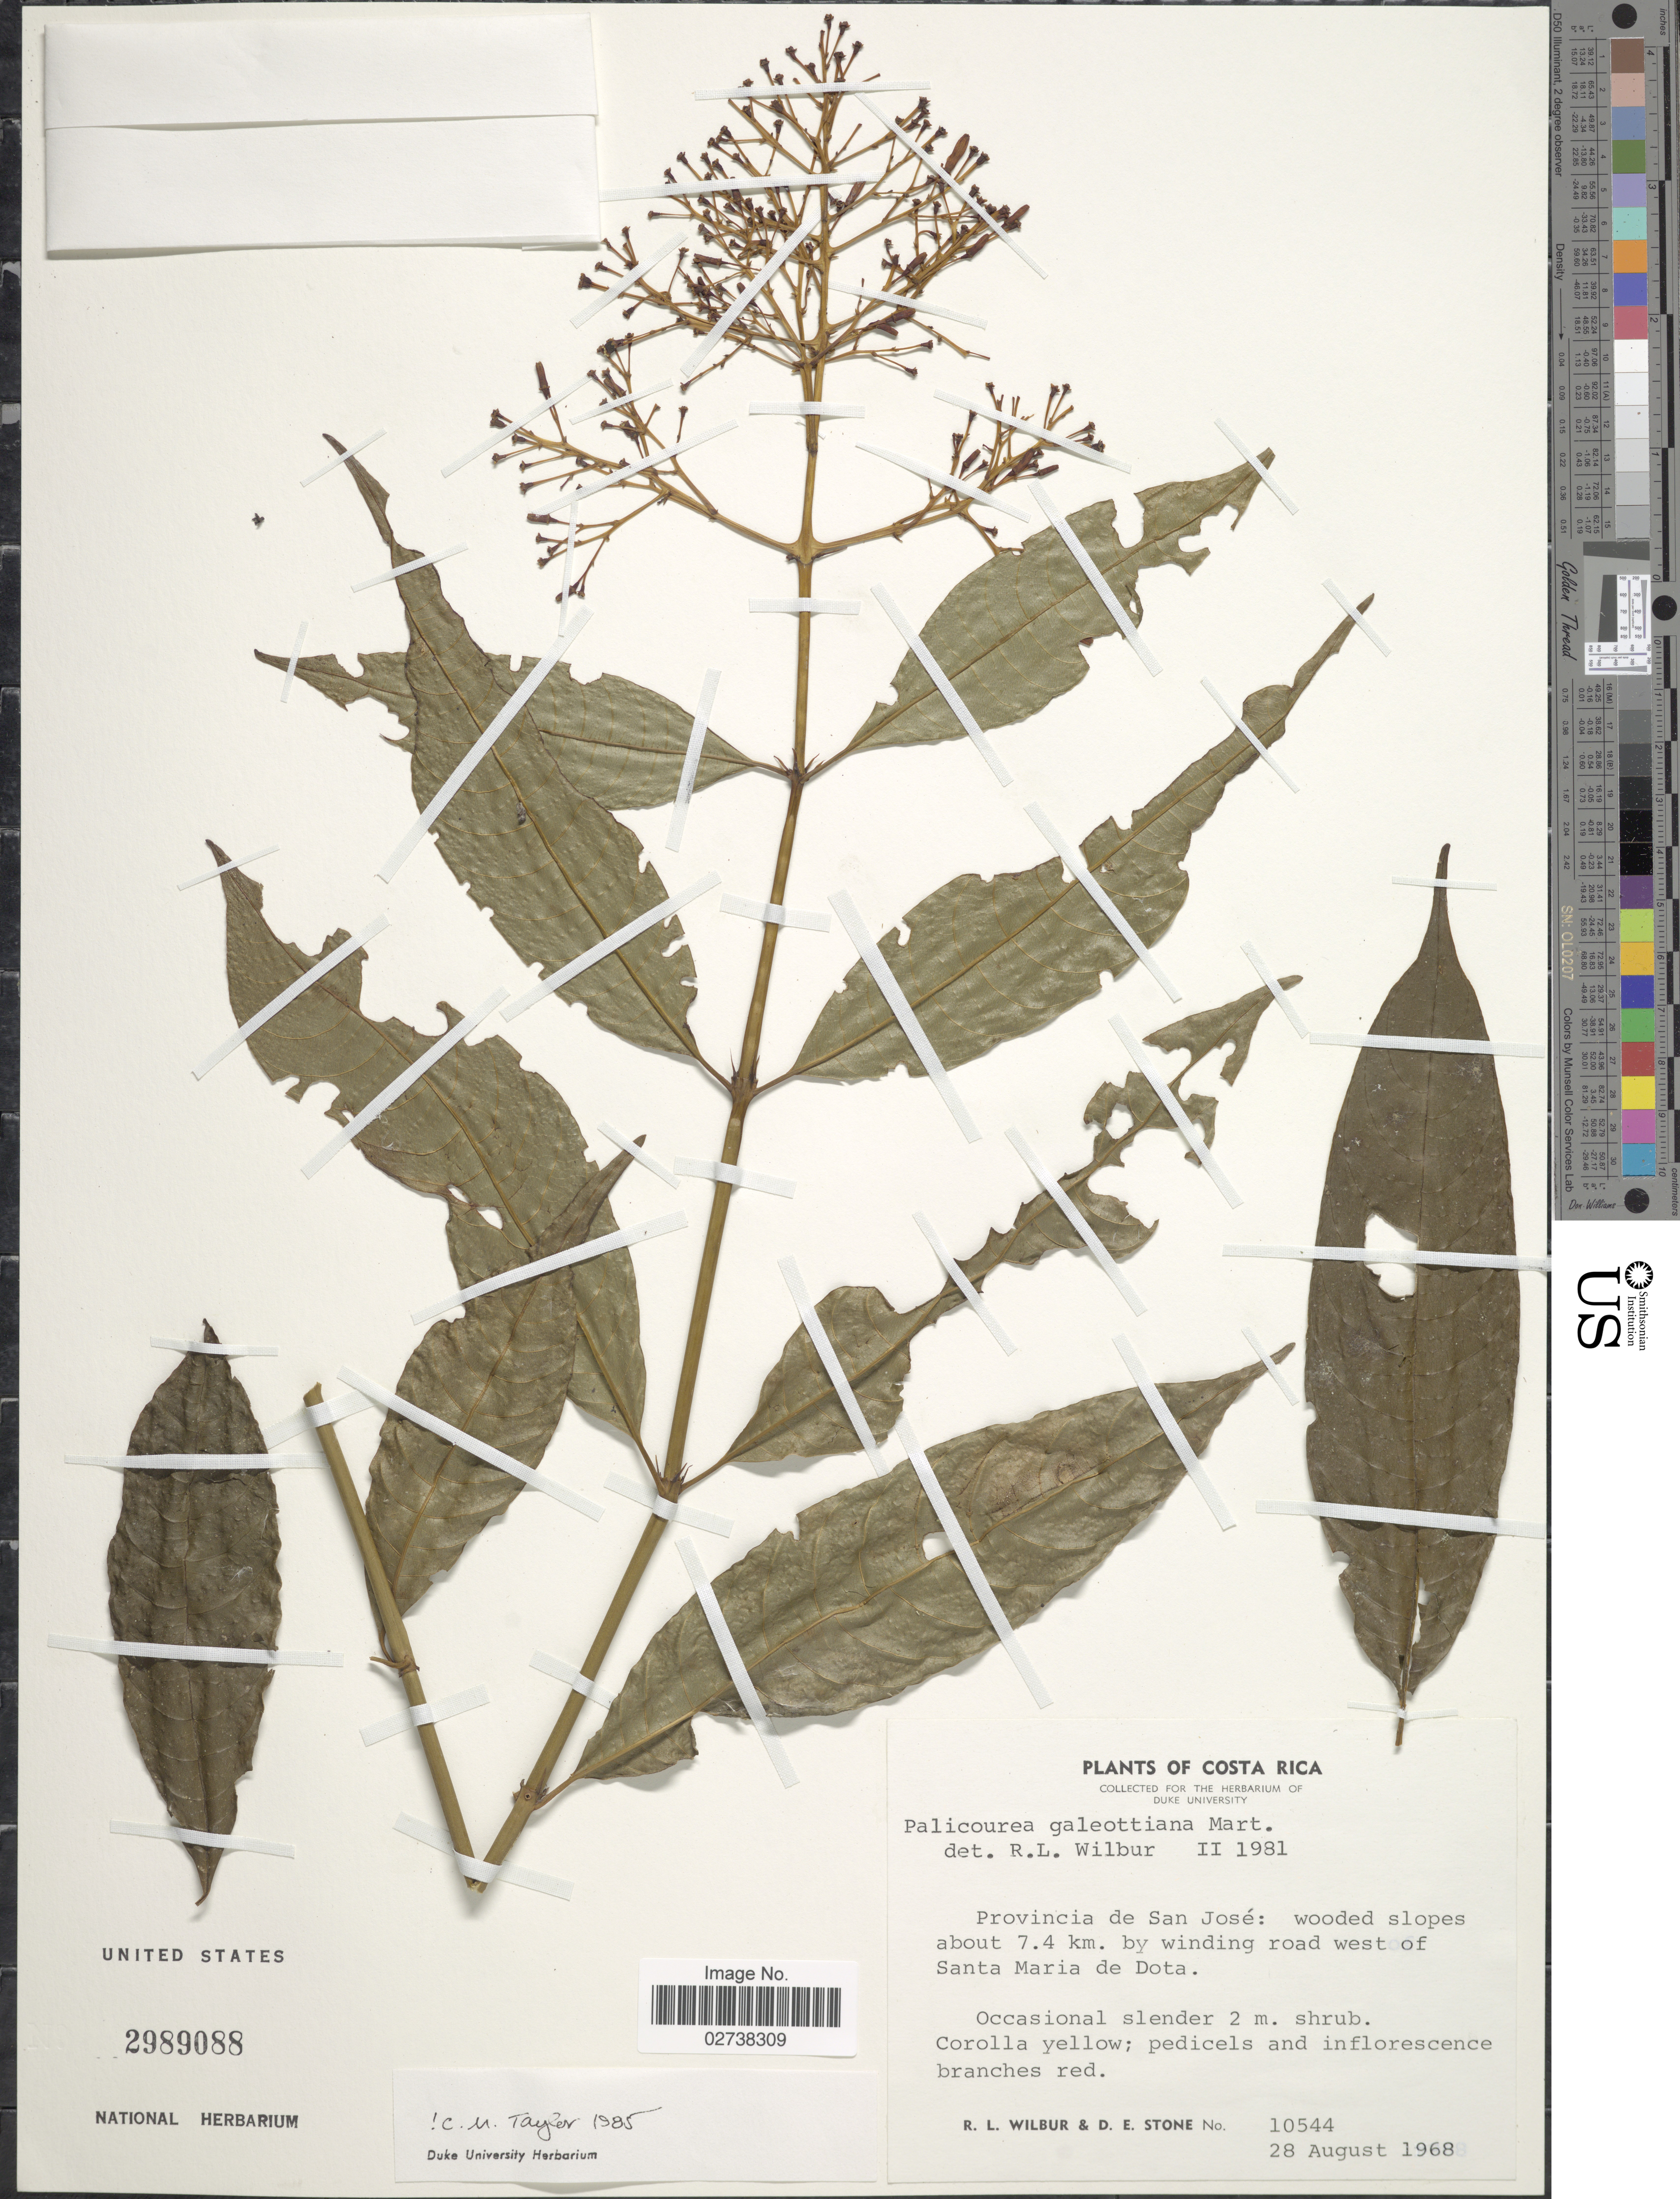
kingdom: Plantae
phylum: Tracheophyta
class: Magnoliopsida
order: Gentianales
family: Rubiaceae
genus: Palicourea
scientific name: Palicourea galeottiana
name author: M. Martens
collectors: R. L. Wilbur & D. E. Stone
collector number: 10544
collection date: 1968-08-28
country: Costa Rica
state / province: San José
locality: Provincia de San Jose: wooded slopes about 7.4 km. by winding road west of Santa Maria de Dota.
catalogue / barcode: US 2989088